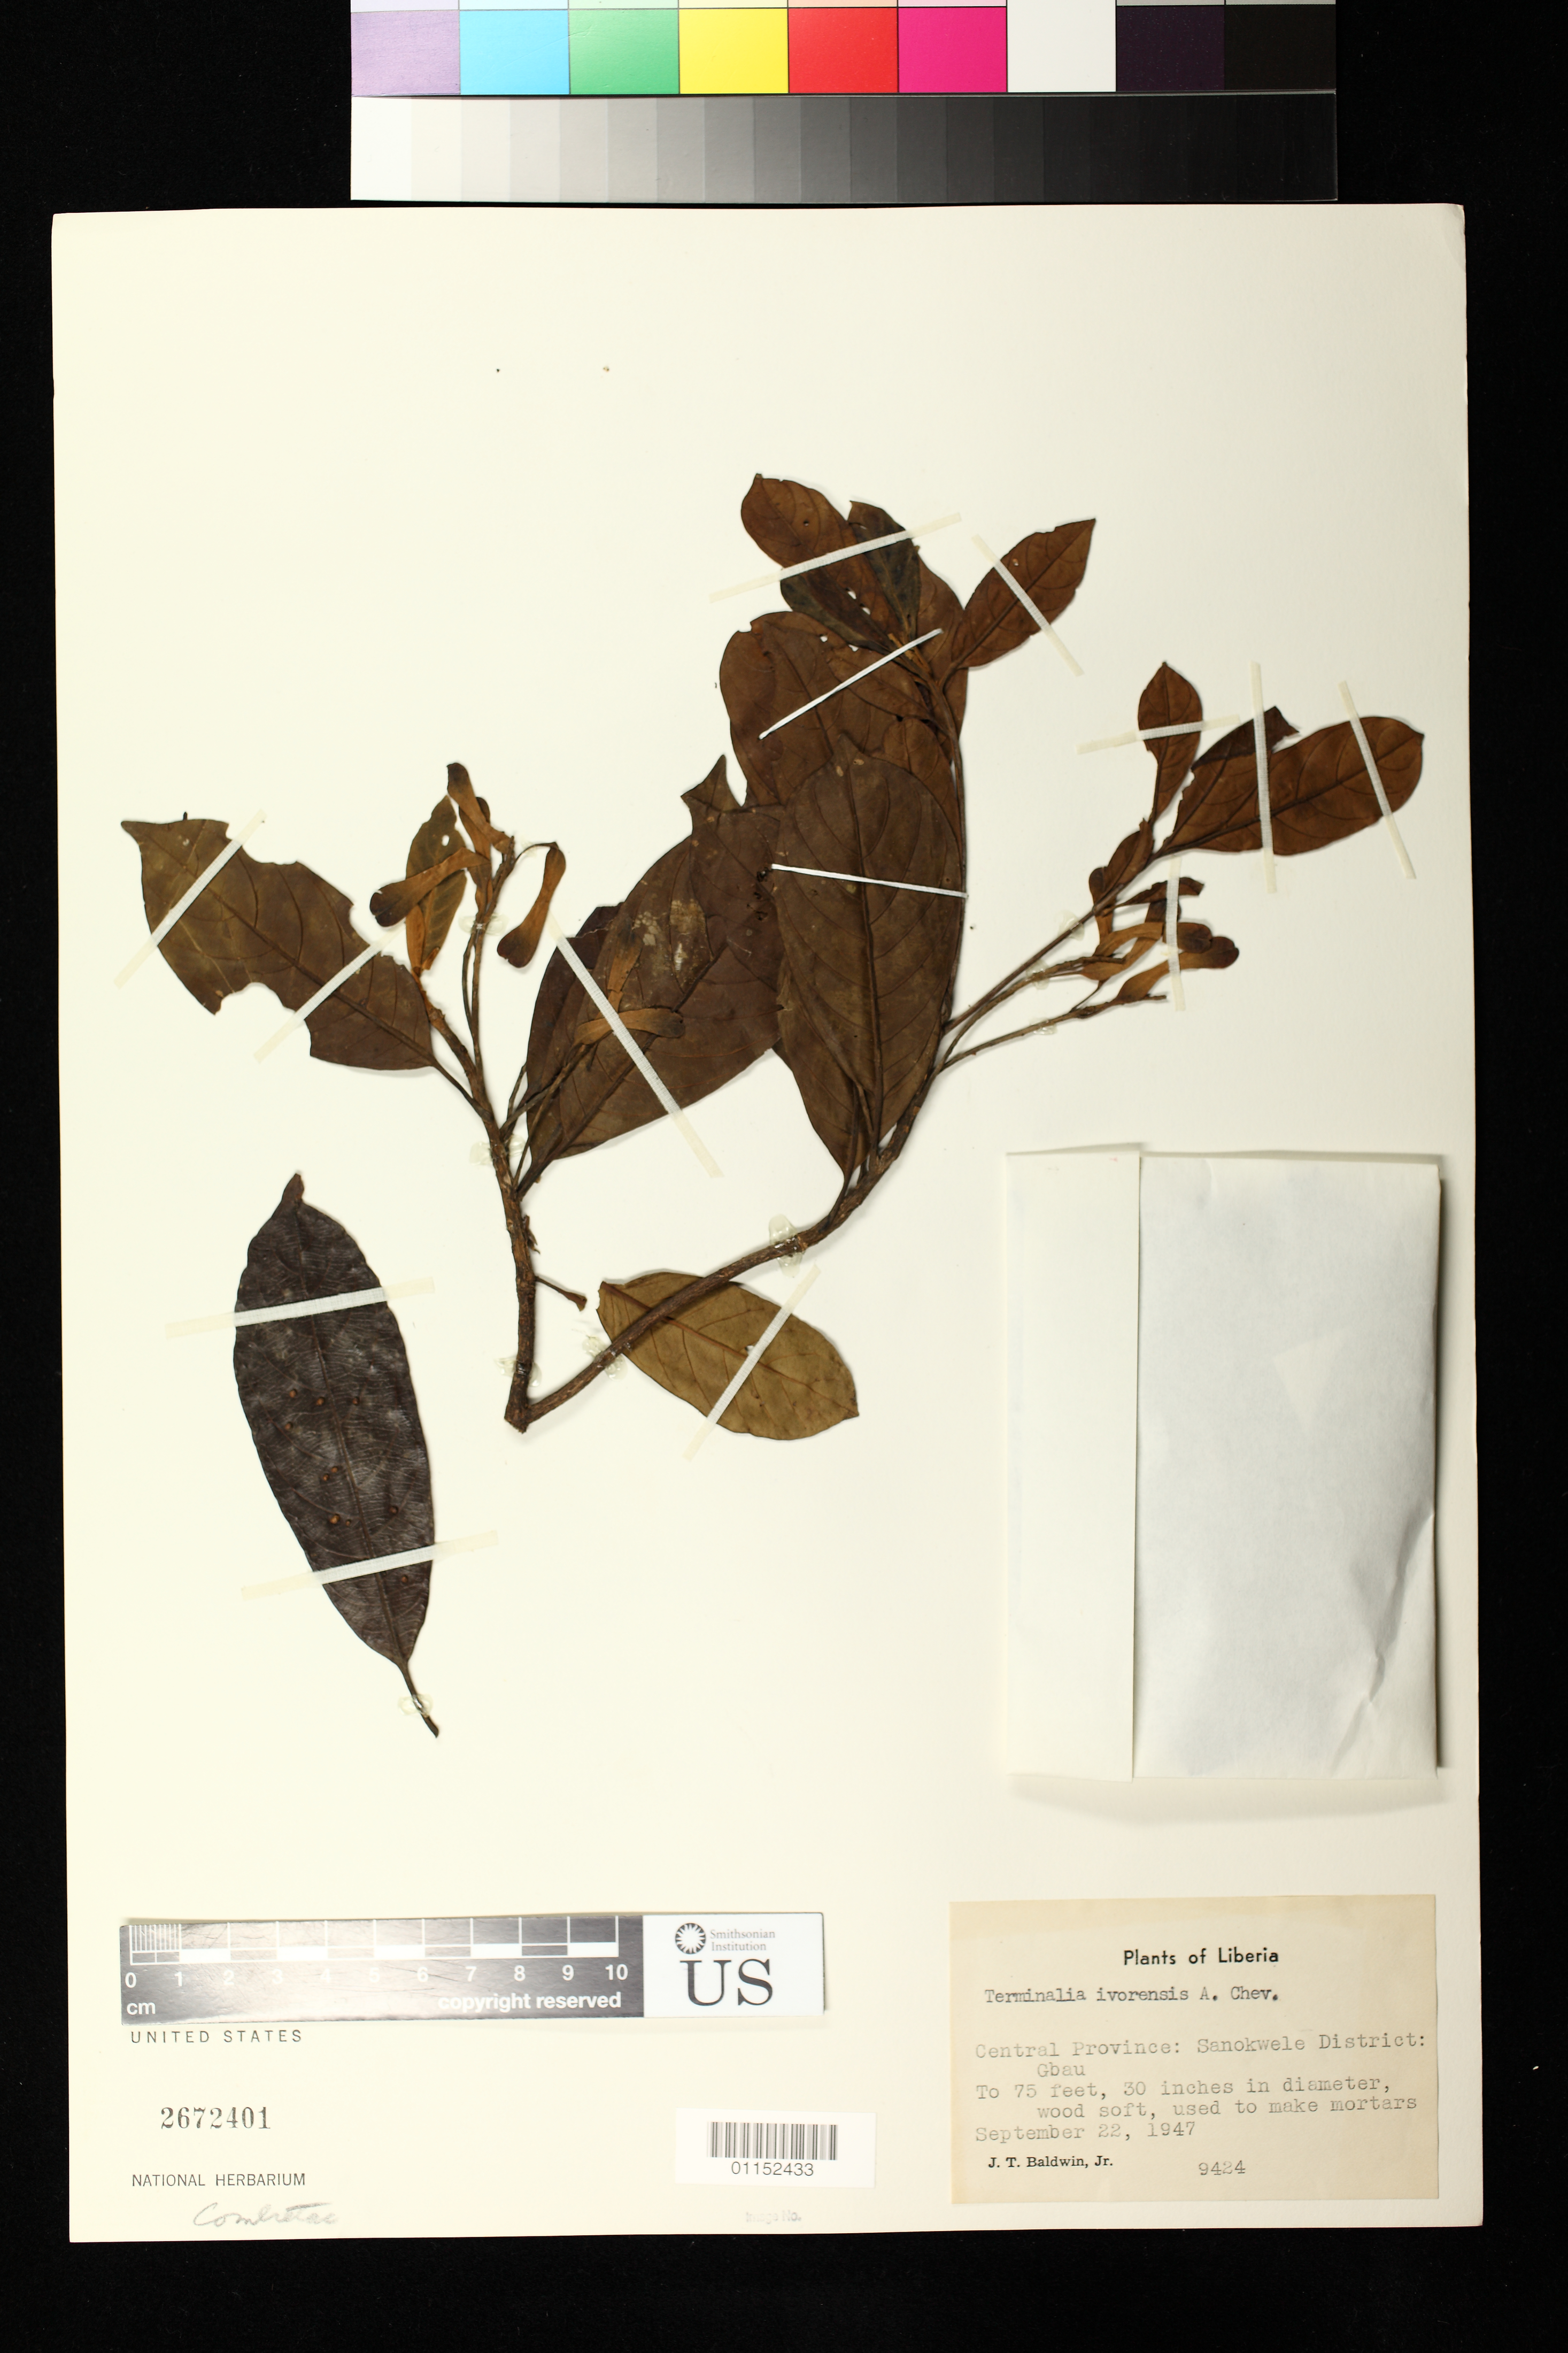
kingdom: Plantae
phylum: Tracheophyta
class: Magnoliopsida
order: Myrtales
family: Combretaceae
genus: Terminalia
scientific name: Terminalia ivorensis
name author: A. Chev.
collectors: J. T. Baldwin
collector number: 9424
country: Liberia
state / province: Nimba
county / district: Sanokwele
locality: Gbau to 75 feet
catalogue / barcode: US 2672401